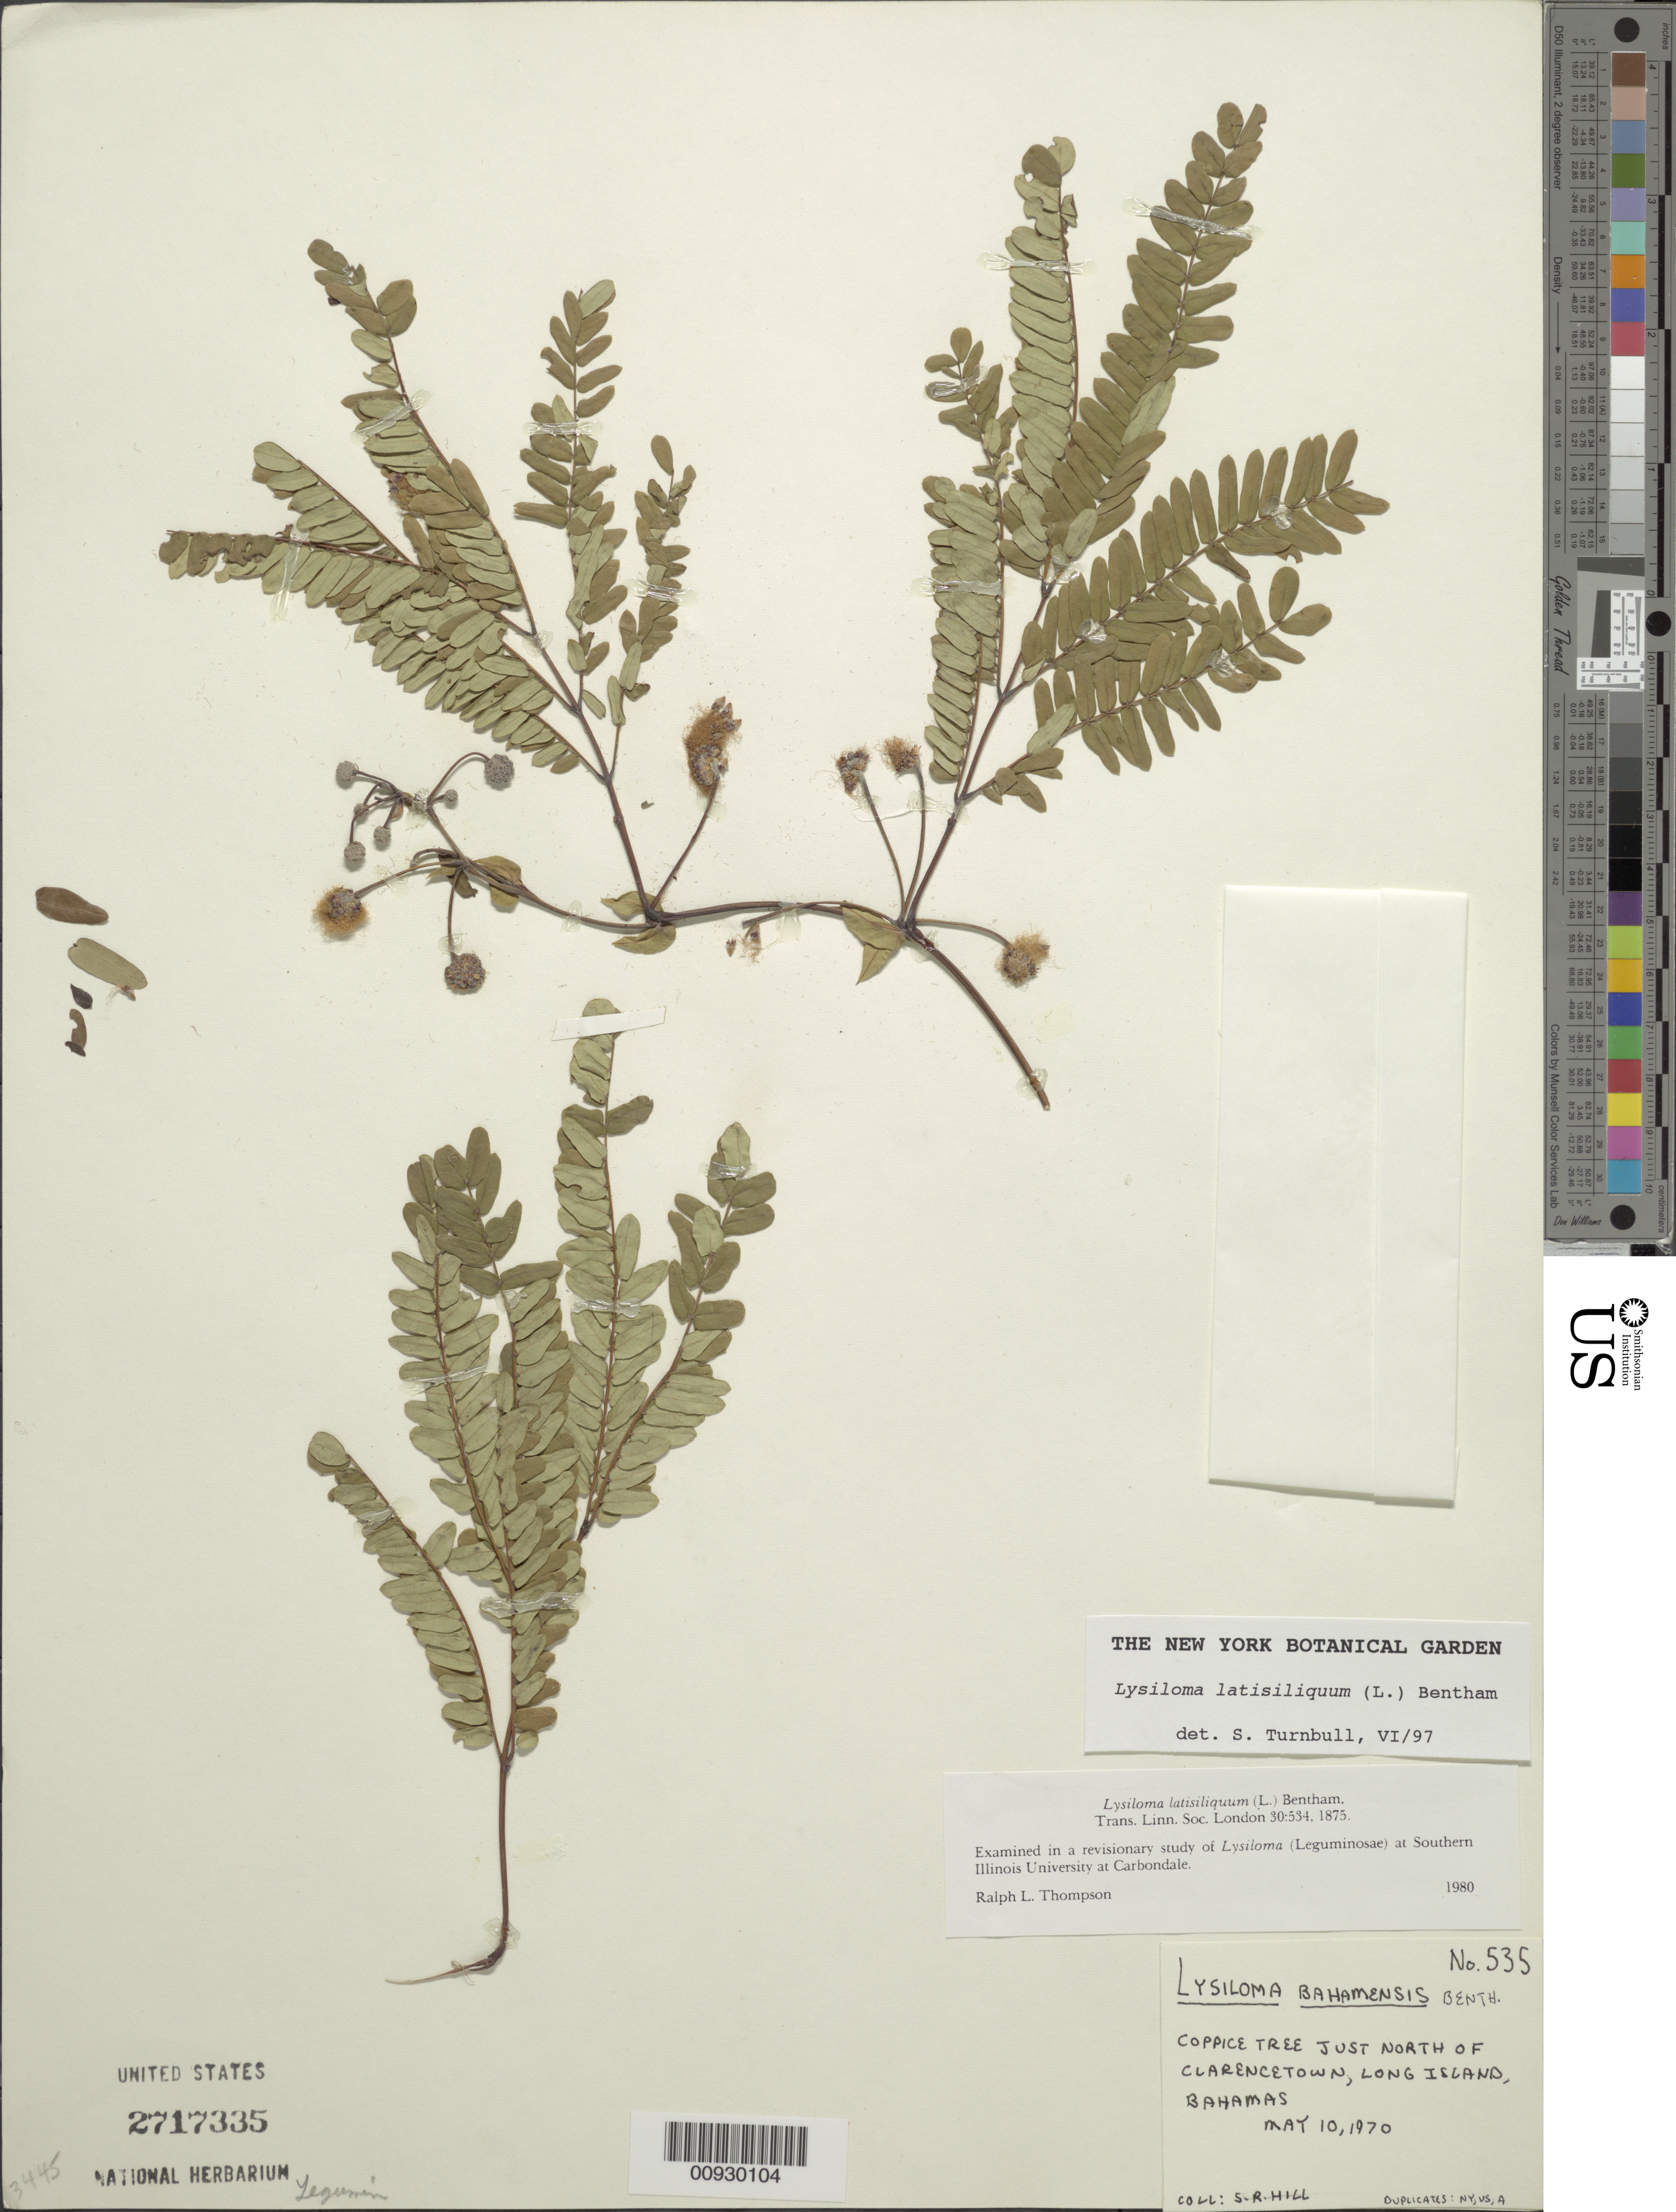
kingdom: Plantae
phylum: Tracheophyta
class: Magnoliopsida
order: Fabales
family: Fabaceae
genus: Lysiloma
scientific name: Lysiloma latisiliquum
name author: (L.) Benth.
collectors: S. R. Hill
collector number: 535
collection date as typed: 10 May 1970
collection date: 1970-05-10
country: Bahamas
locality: Just North of Clarencetown, Long Island, Bahamas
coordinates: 0 N, 0 E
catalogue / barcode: US 2717335